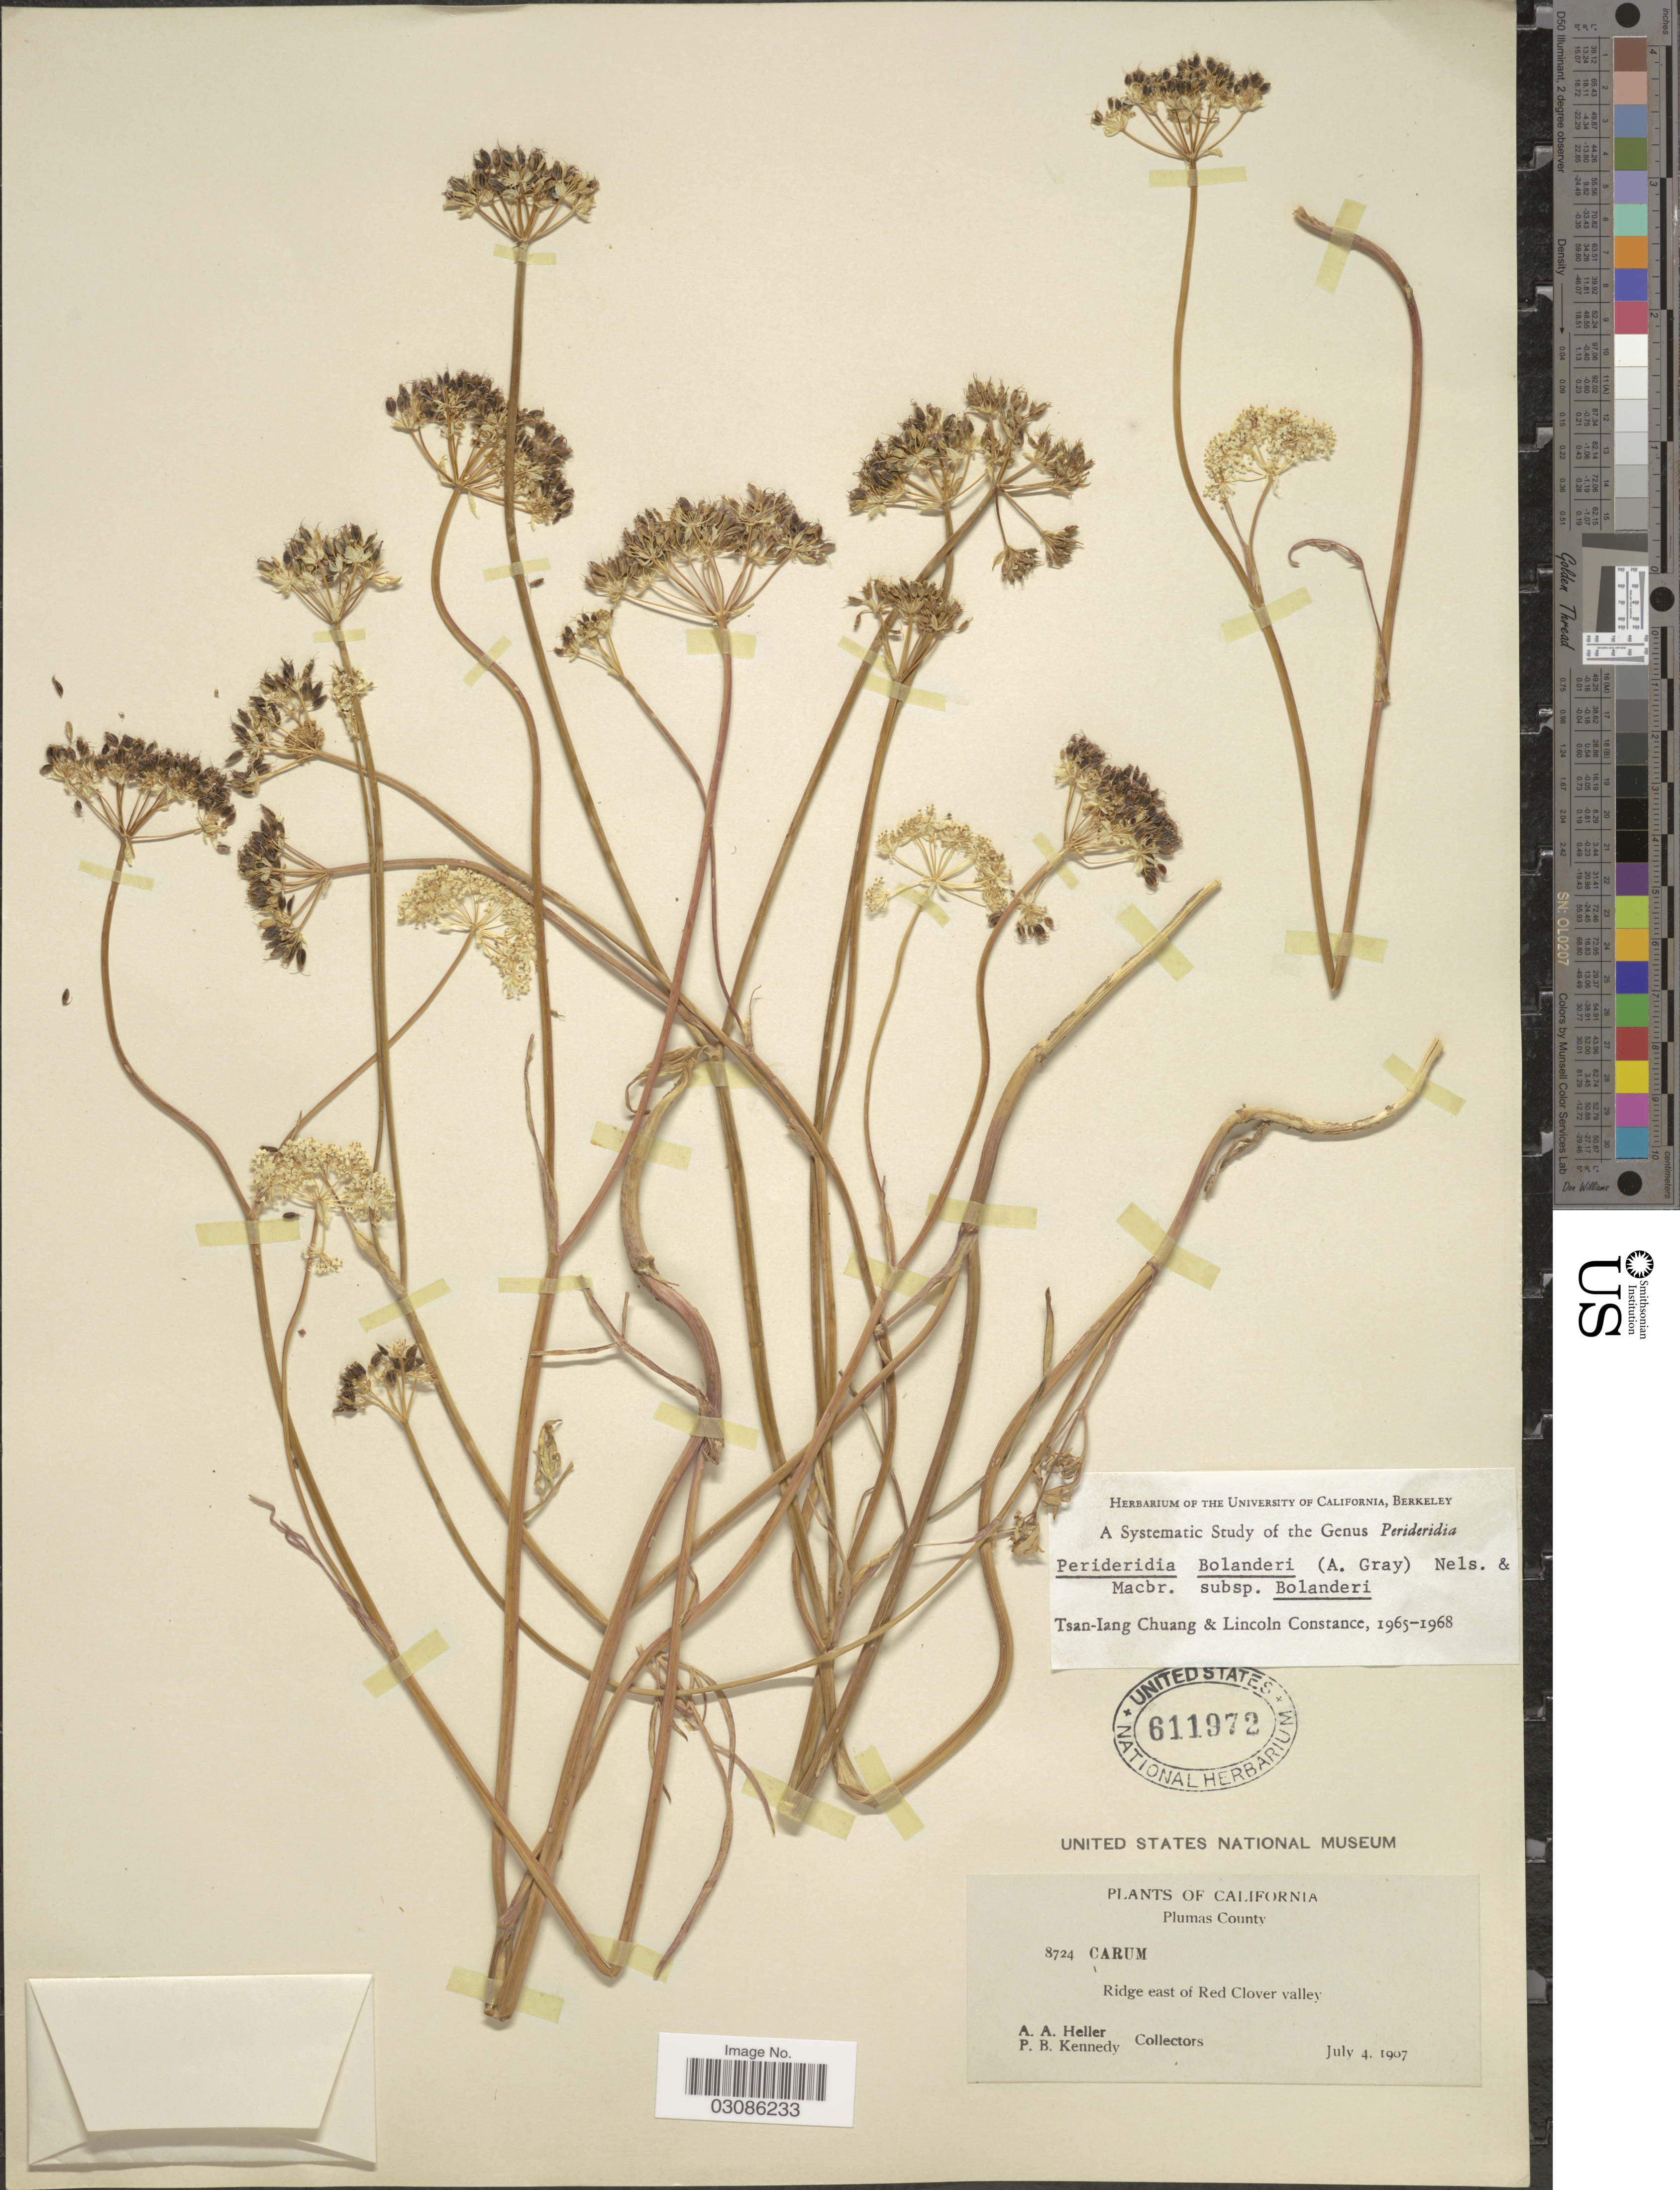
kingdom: Plantae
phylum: Tracheophyta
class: Magnoliopsida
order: Apiales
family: Apiaceae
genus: Perideridia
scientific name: Perideridia bolanderi subsp. bolanderi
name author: (A. Gray) A. Nelson & J.F. Macbr.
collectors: A. A. Heller & P. B. Kennedy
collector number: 8724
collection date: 1907-07-04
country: United States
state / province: California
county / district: Plumas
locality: Plumas County, Ridge east of Red Clover valley.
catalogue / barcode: US 611972